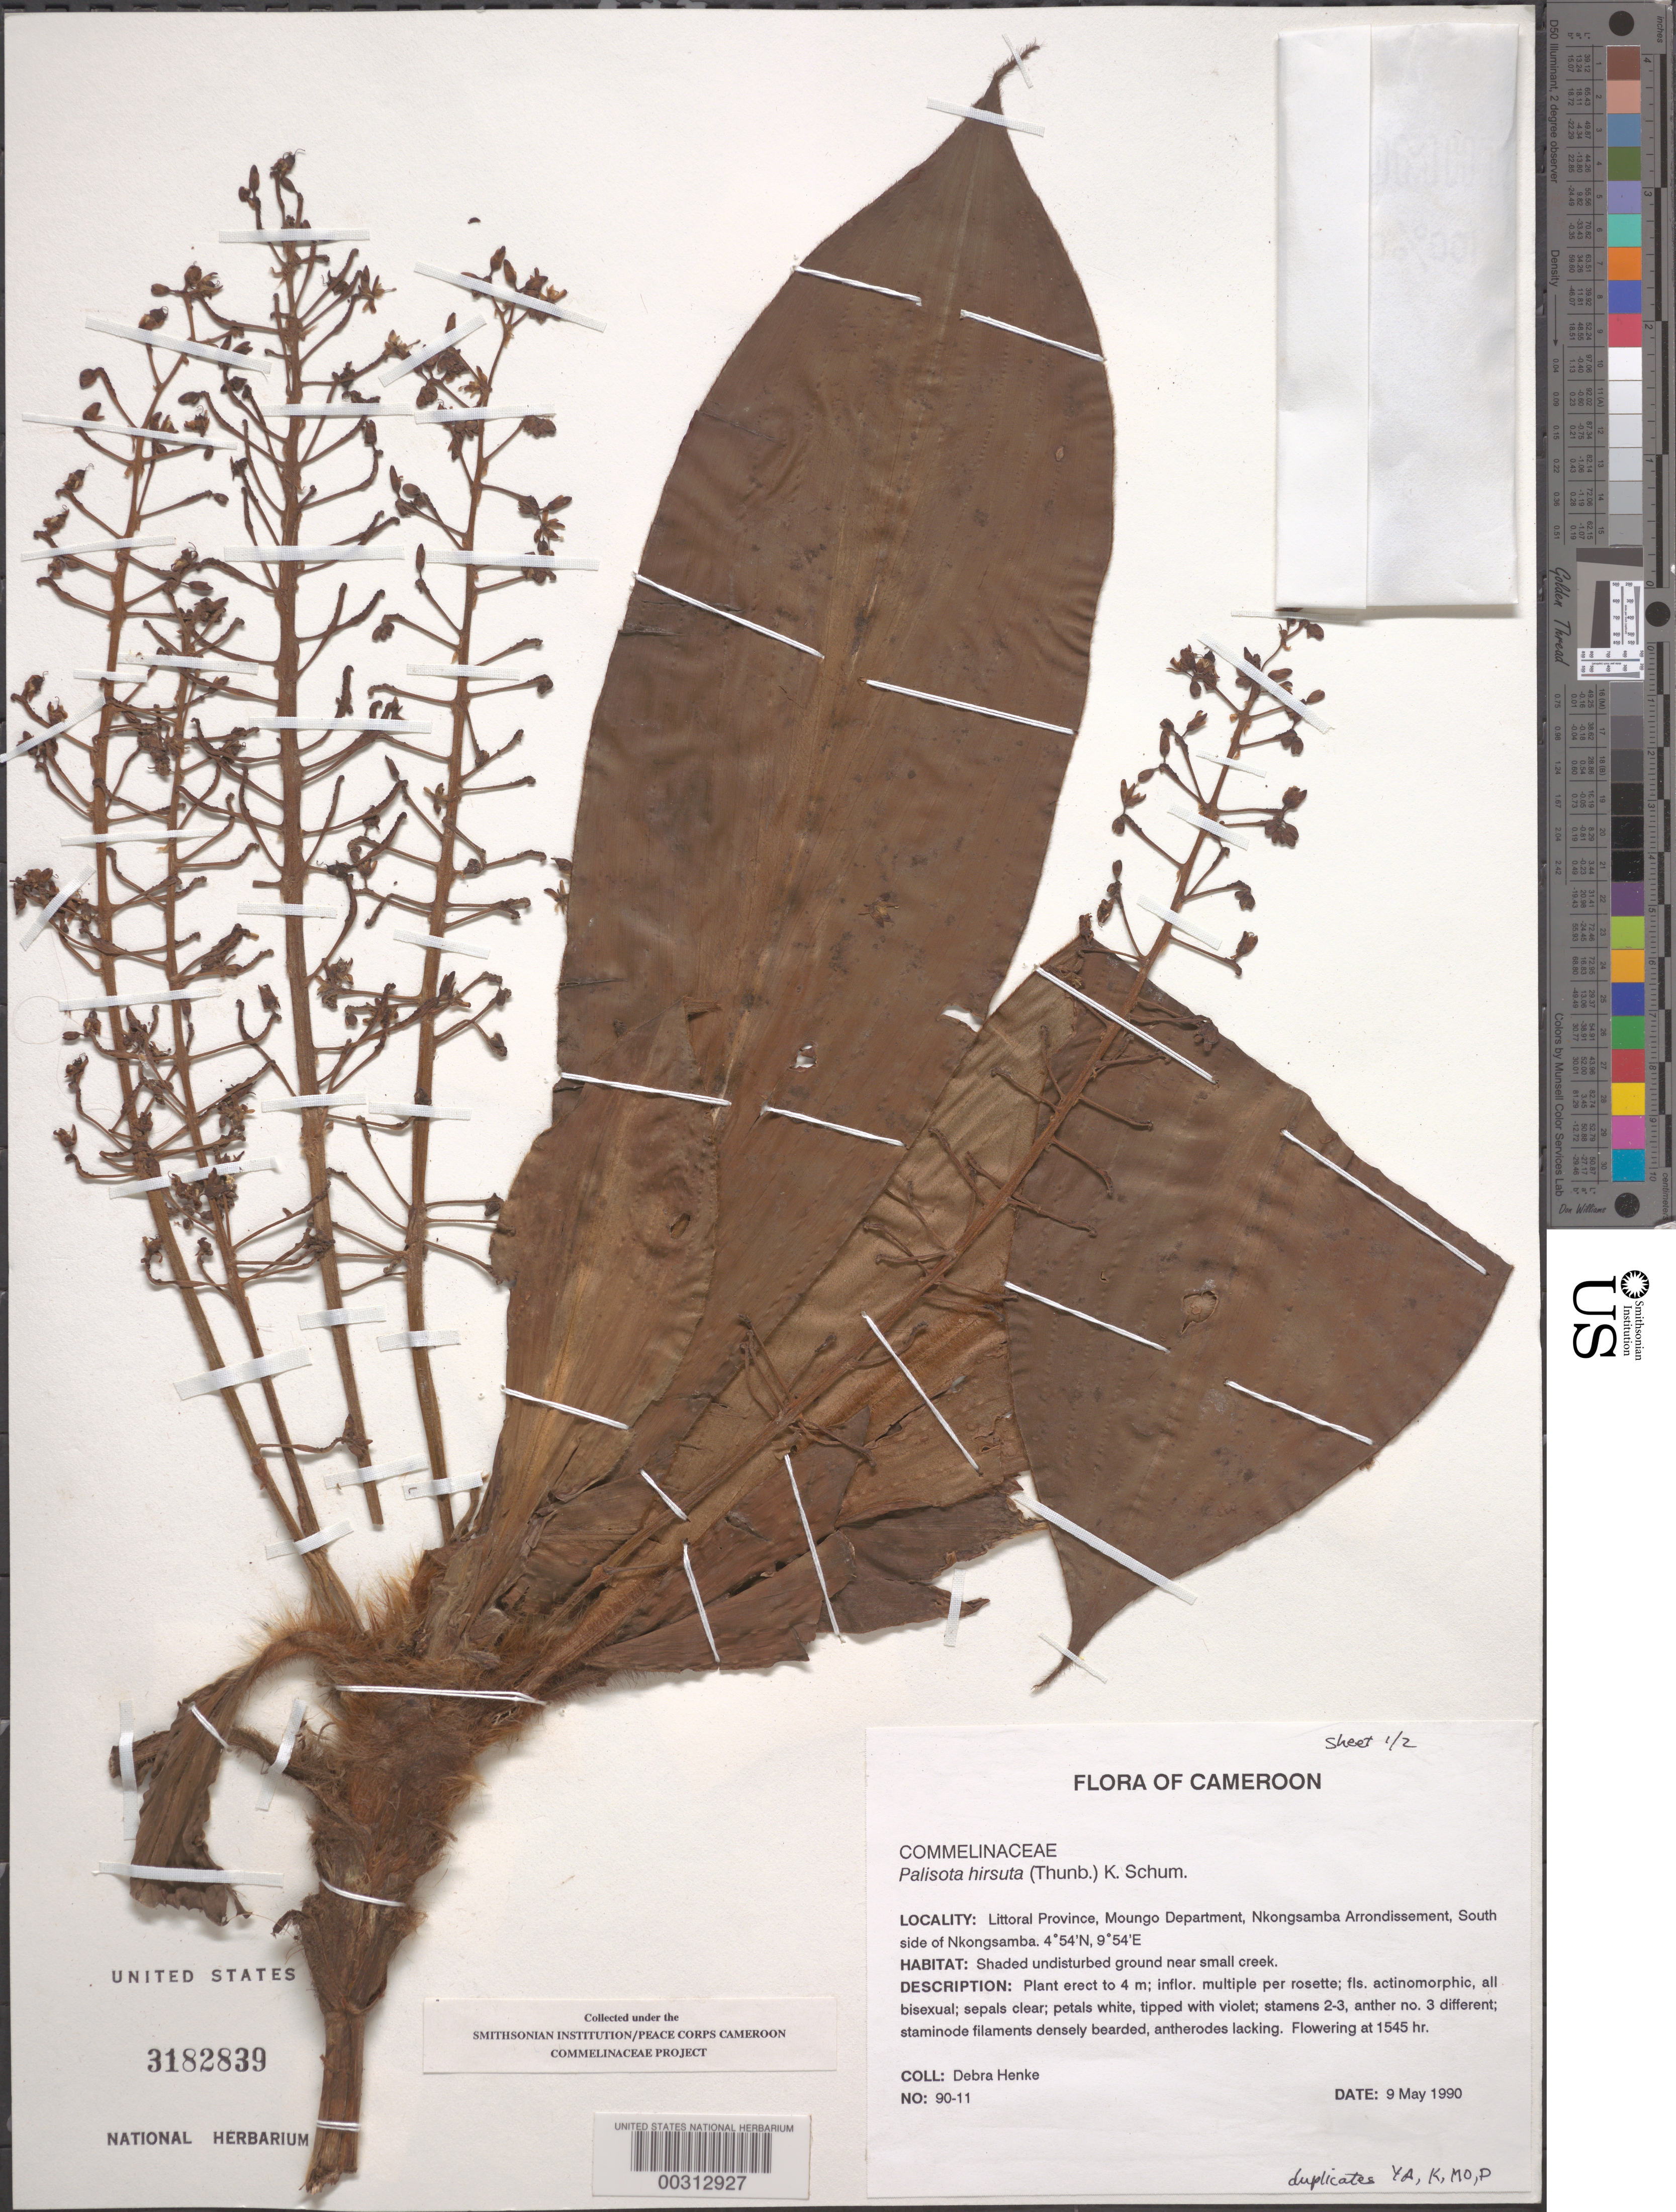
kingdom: Plantae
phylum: Tracheophyta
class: Liliopsida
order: Commelinales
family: Commelinaceae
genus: Palisota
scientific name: Palisota hirsuta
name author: (Thunb.) K. Schum.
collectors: D. Henke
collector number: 90-11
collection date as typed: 09 May 1990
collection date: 1990-05-09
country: Cameroon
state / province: Littoral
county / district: Mungo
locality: Nkongsamba arrondissement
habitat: Shaded undisturbed ground near small creek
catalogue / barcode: US 3182839